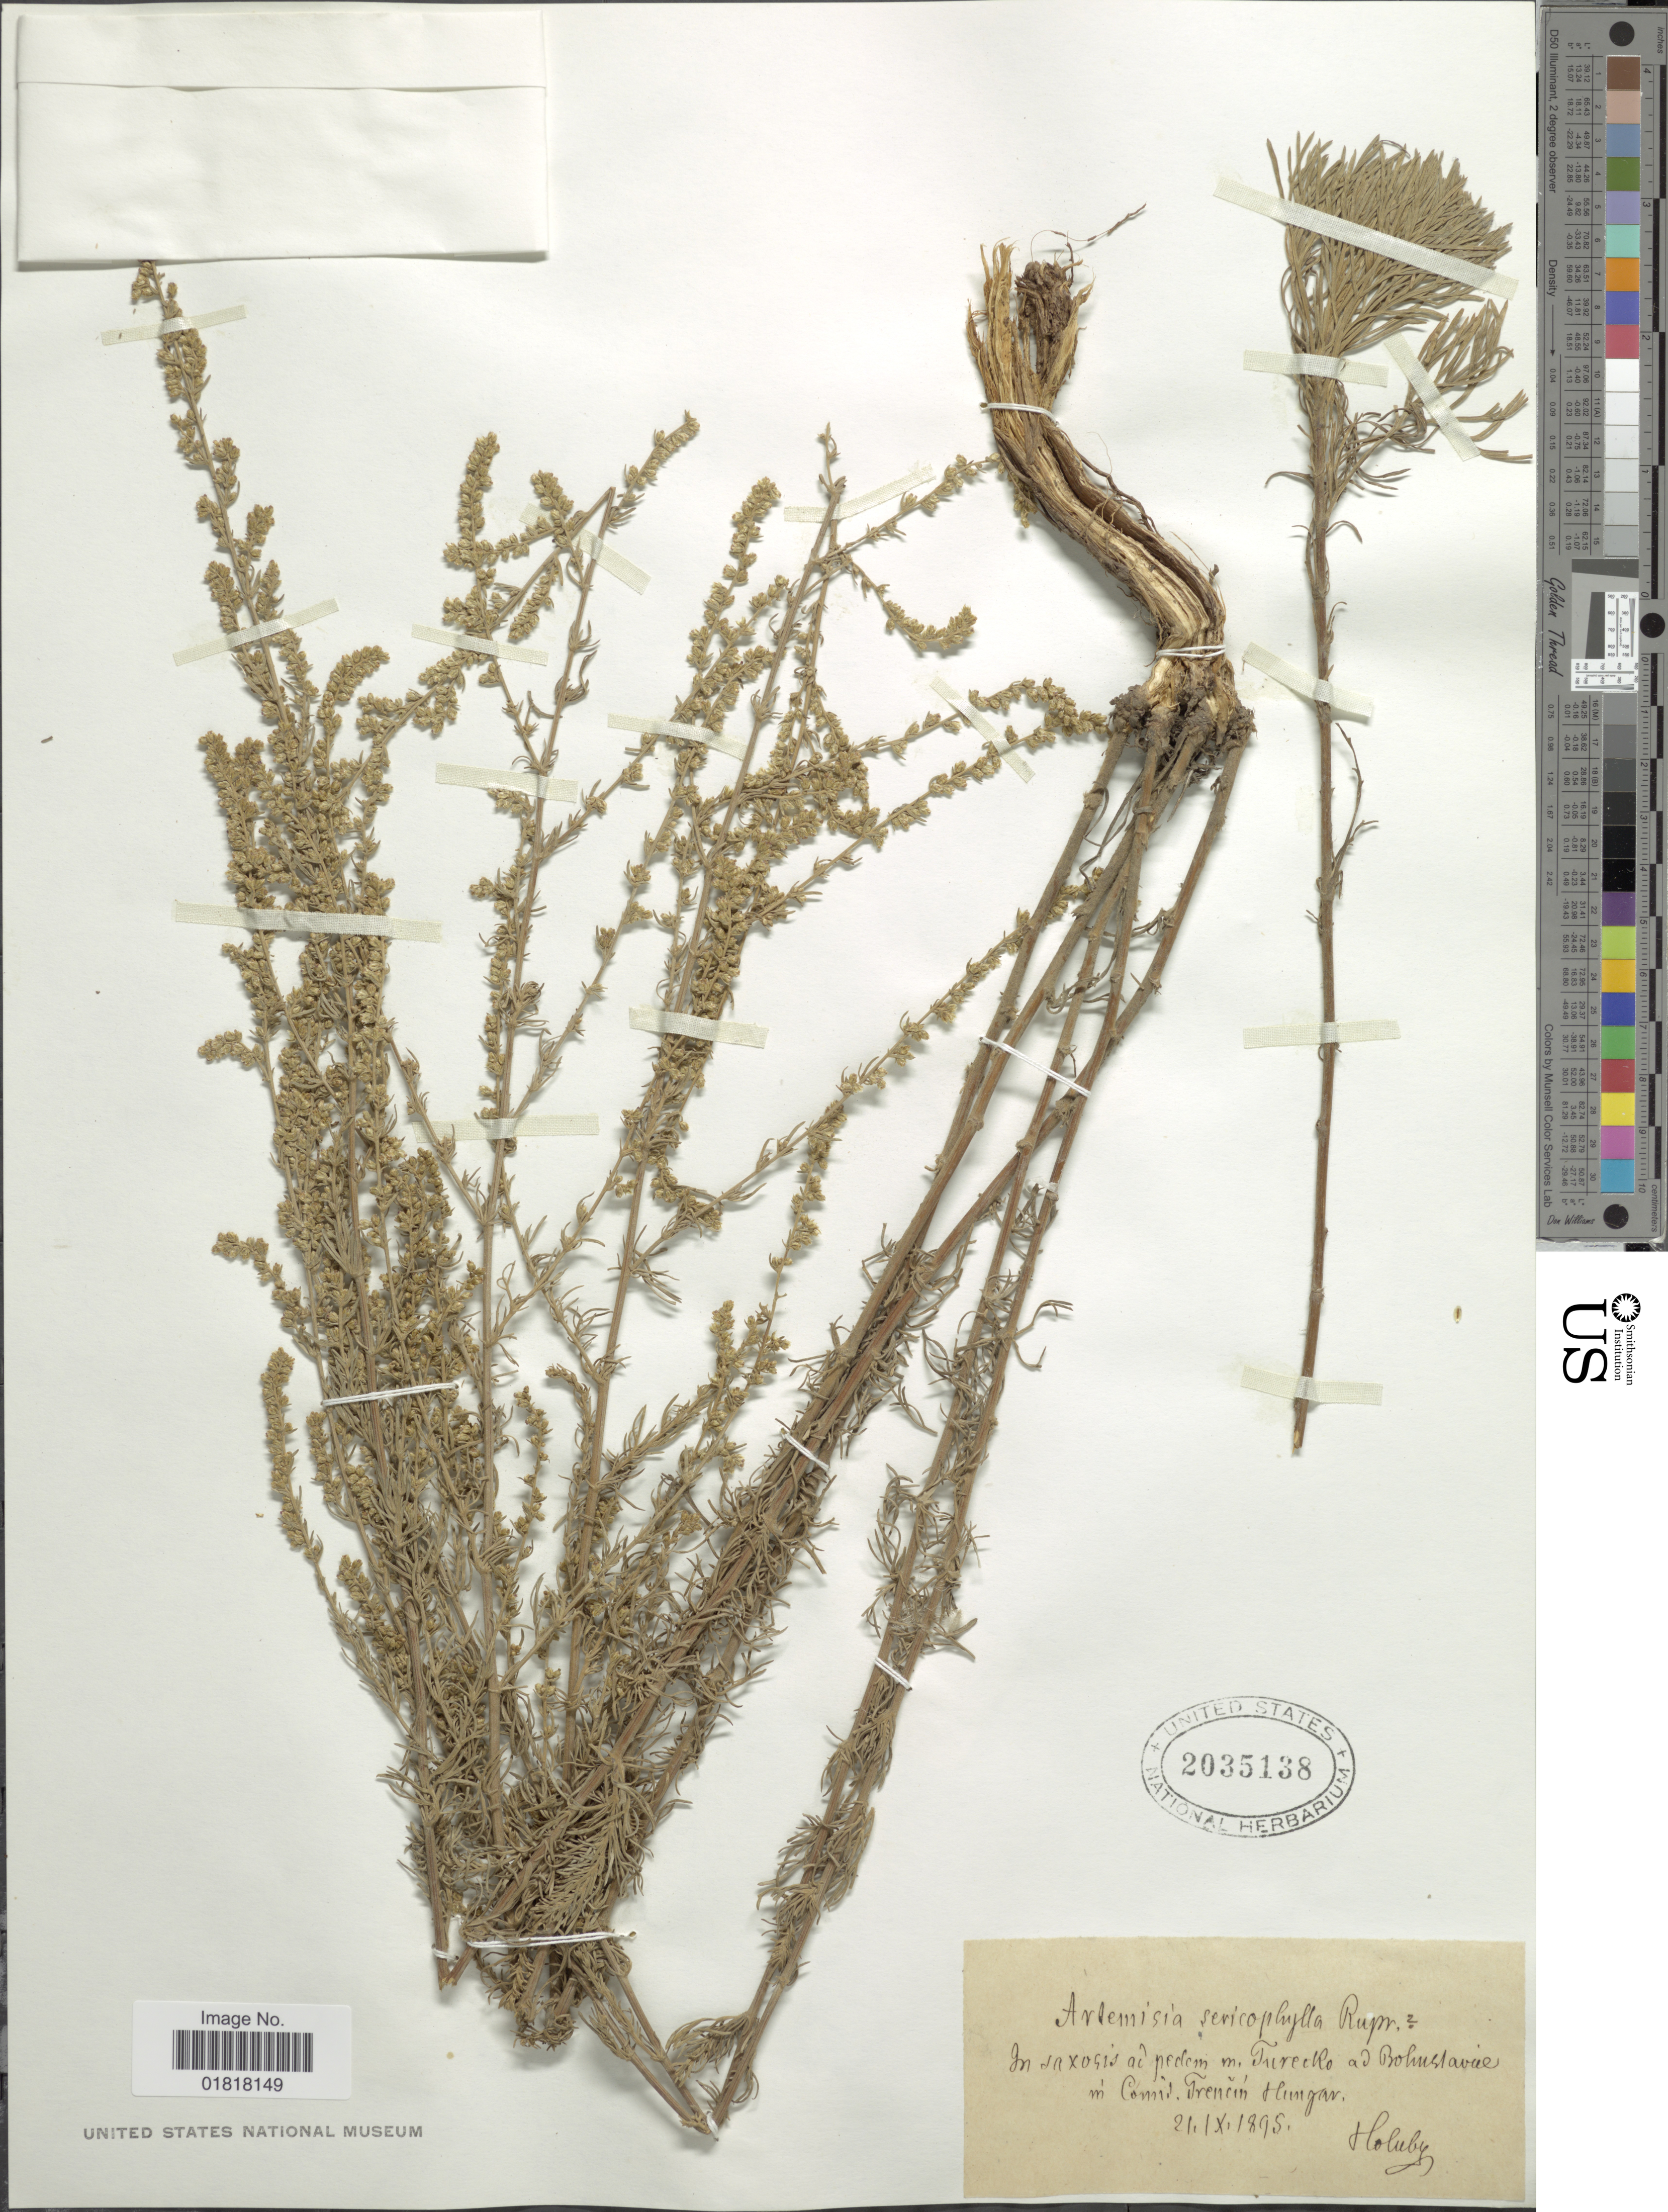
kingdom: Plantae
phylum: Tracheophyta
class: Magnoliopsida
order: Asterales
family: Asteraceae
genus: Artemisia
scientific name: Artemisia sericophylla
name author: G.H. Weber ex Stechm.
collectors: Holuby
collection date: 1895-09-21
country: Hungary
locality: In saxogis aí pedem m. Turecko ad Bohustavie, in Comid Grenim [interpreted]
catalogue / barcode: US 2035138